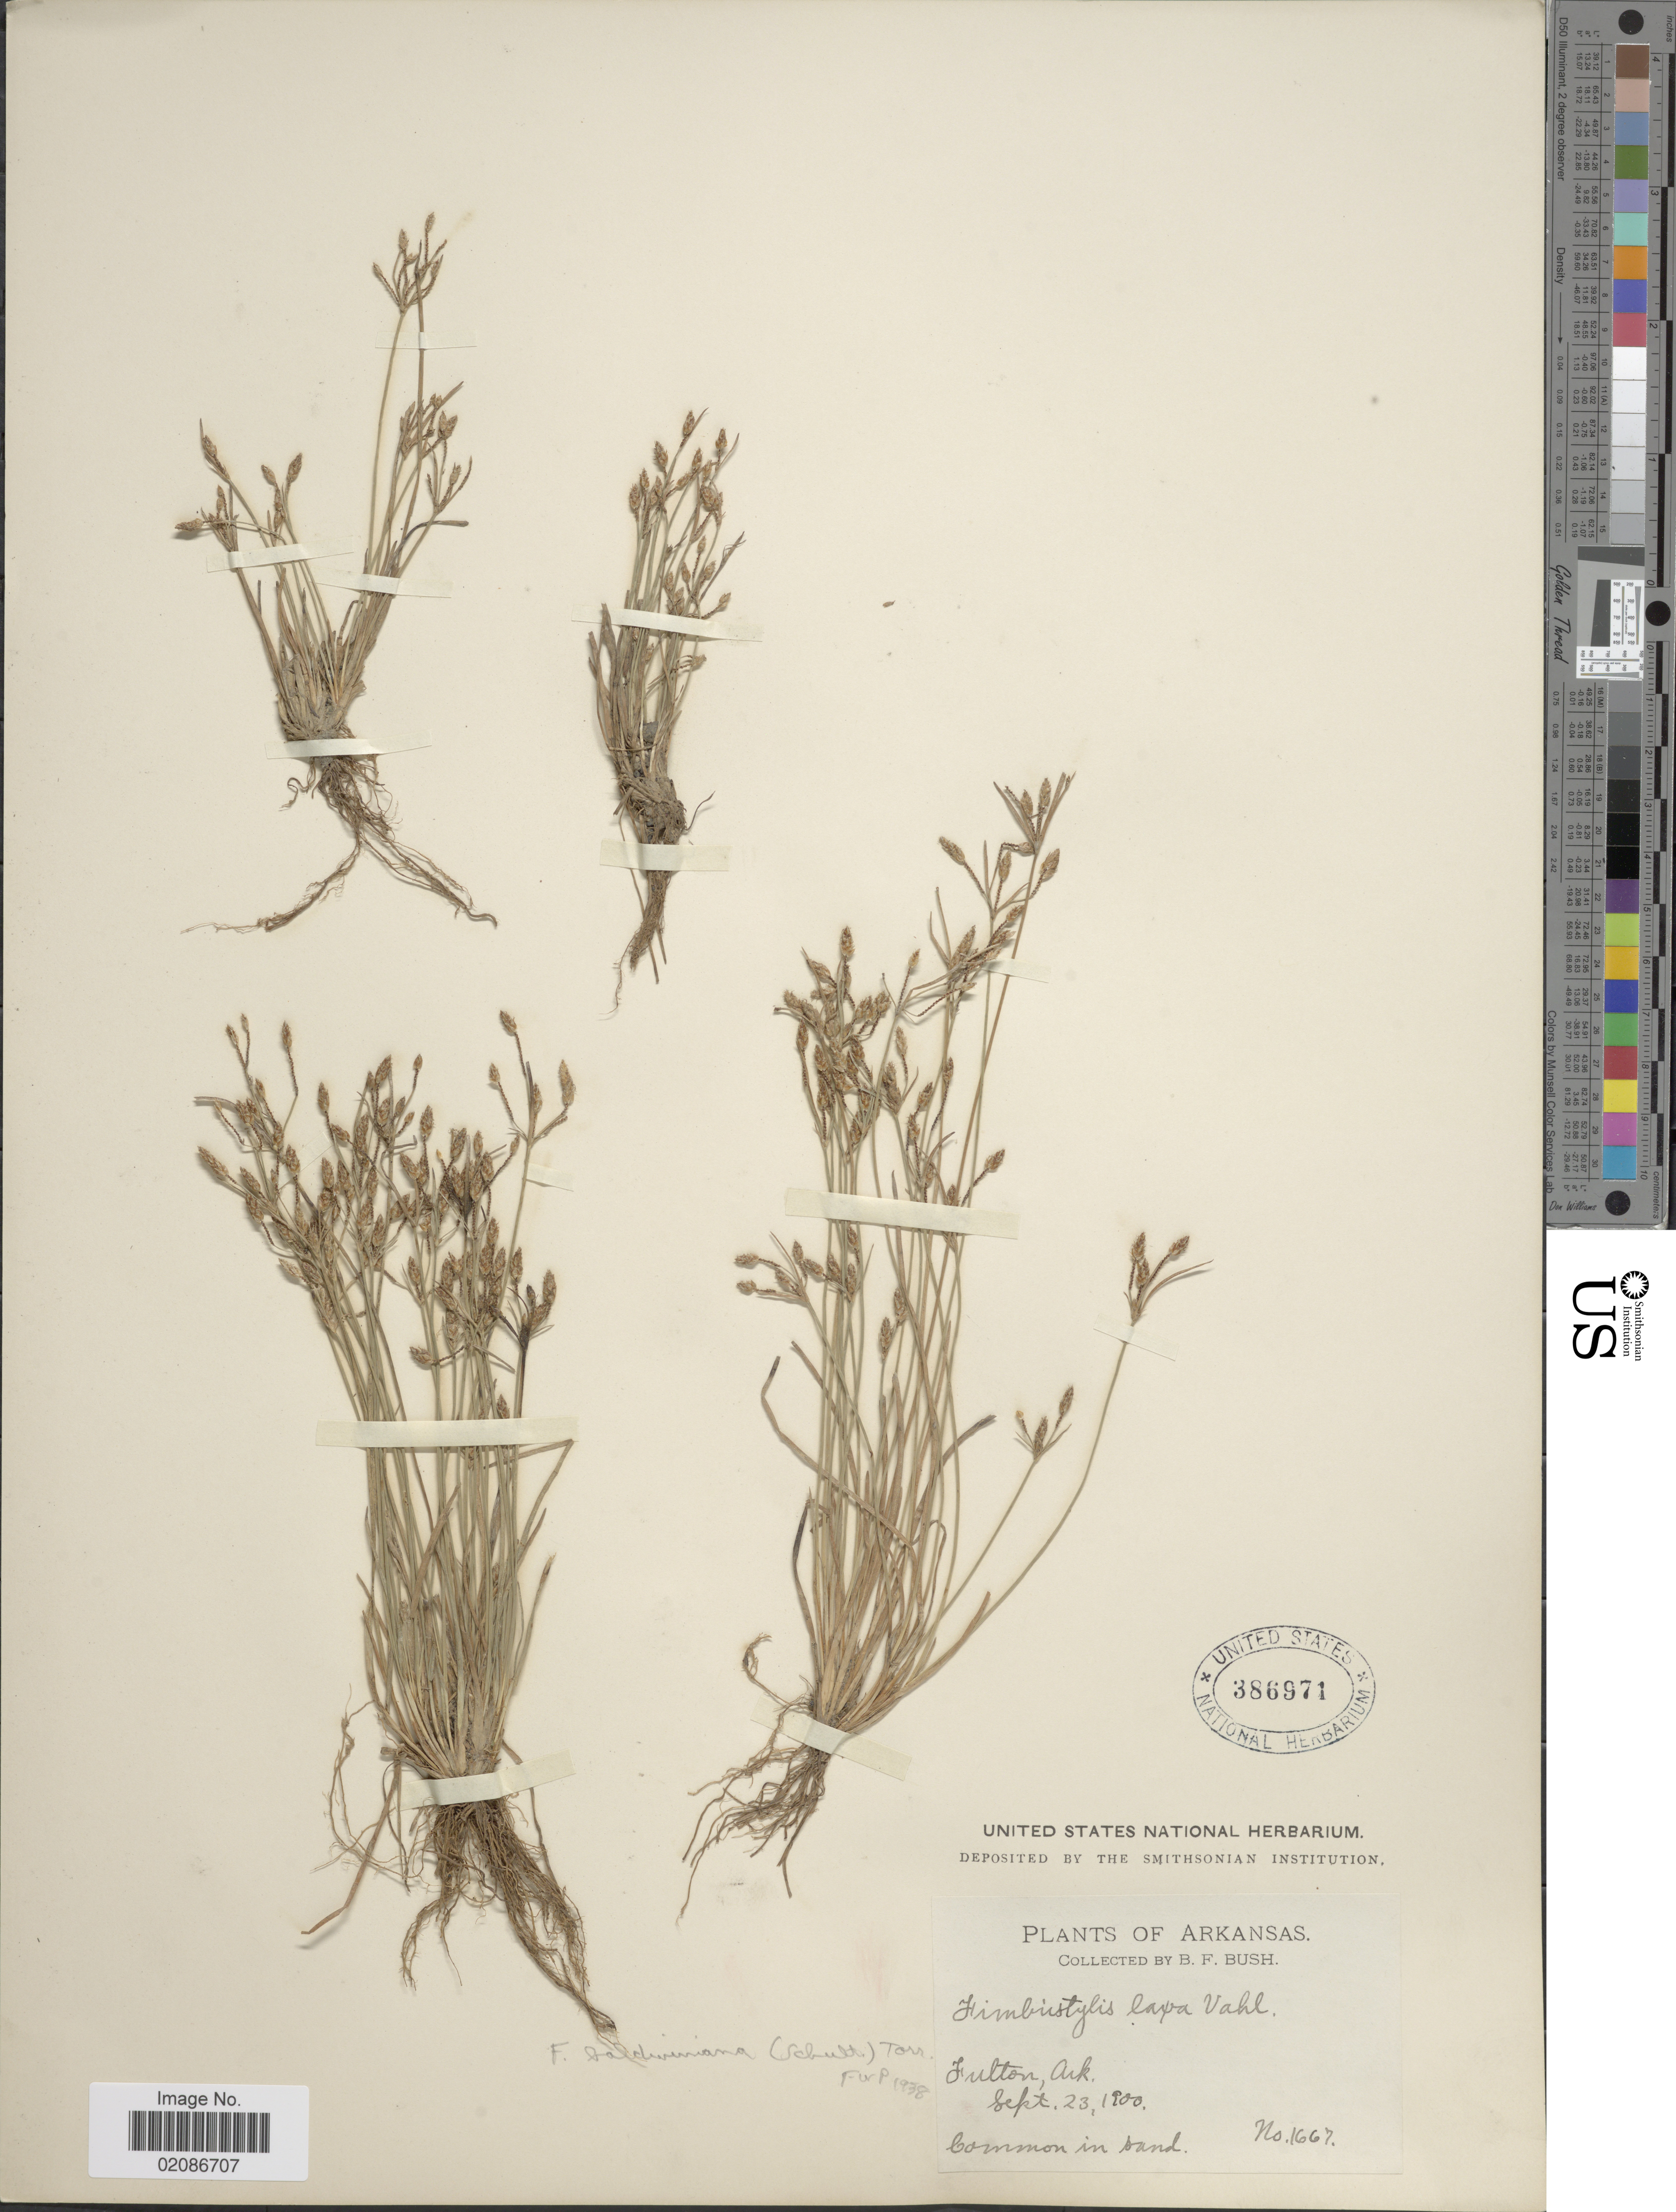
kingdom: Plantae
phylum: Tracheophyta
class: Liliopsida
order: Poales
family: Cyperaceae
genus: Fimbristylis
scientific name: Fimbristylis dichotoma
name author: (L.) Vahl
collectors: B. F. Bush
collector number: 1667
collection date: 1900-09-23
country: United States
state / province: Arkansas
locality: Fulton, Ark.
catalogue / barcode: US 386971